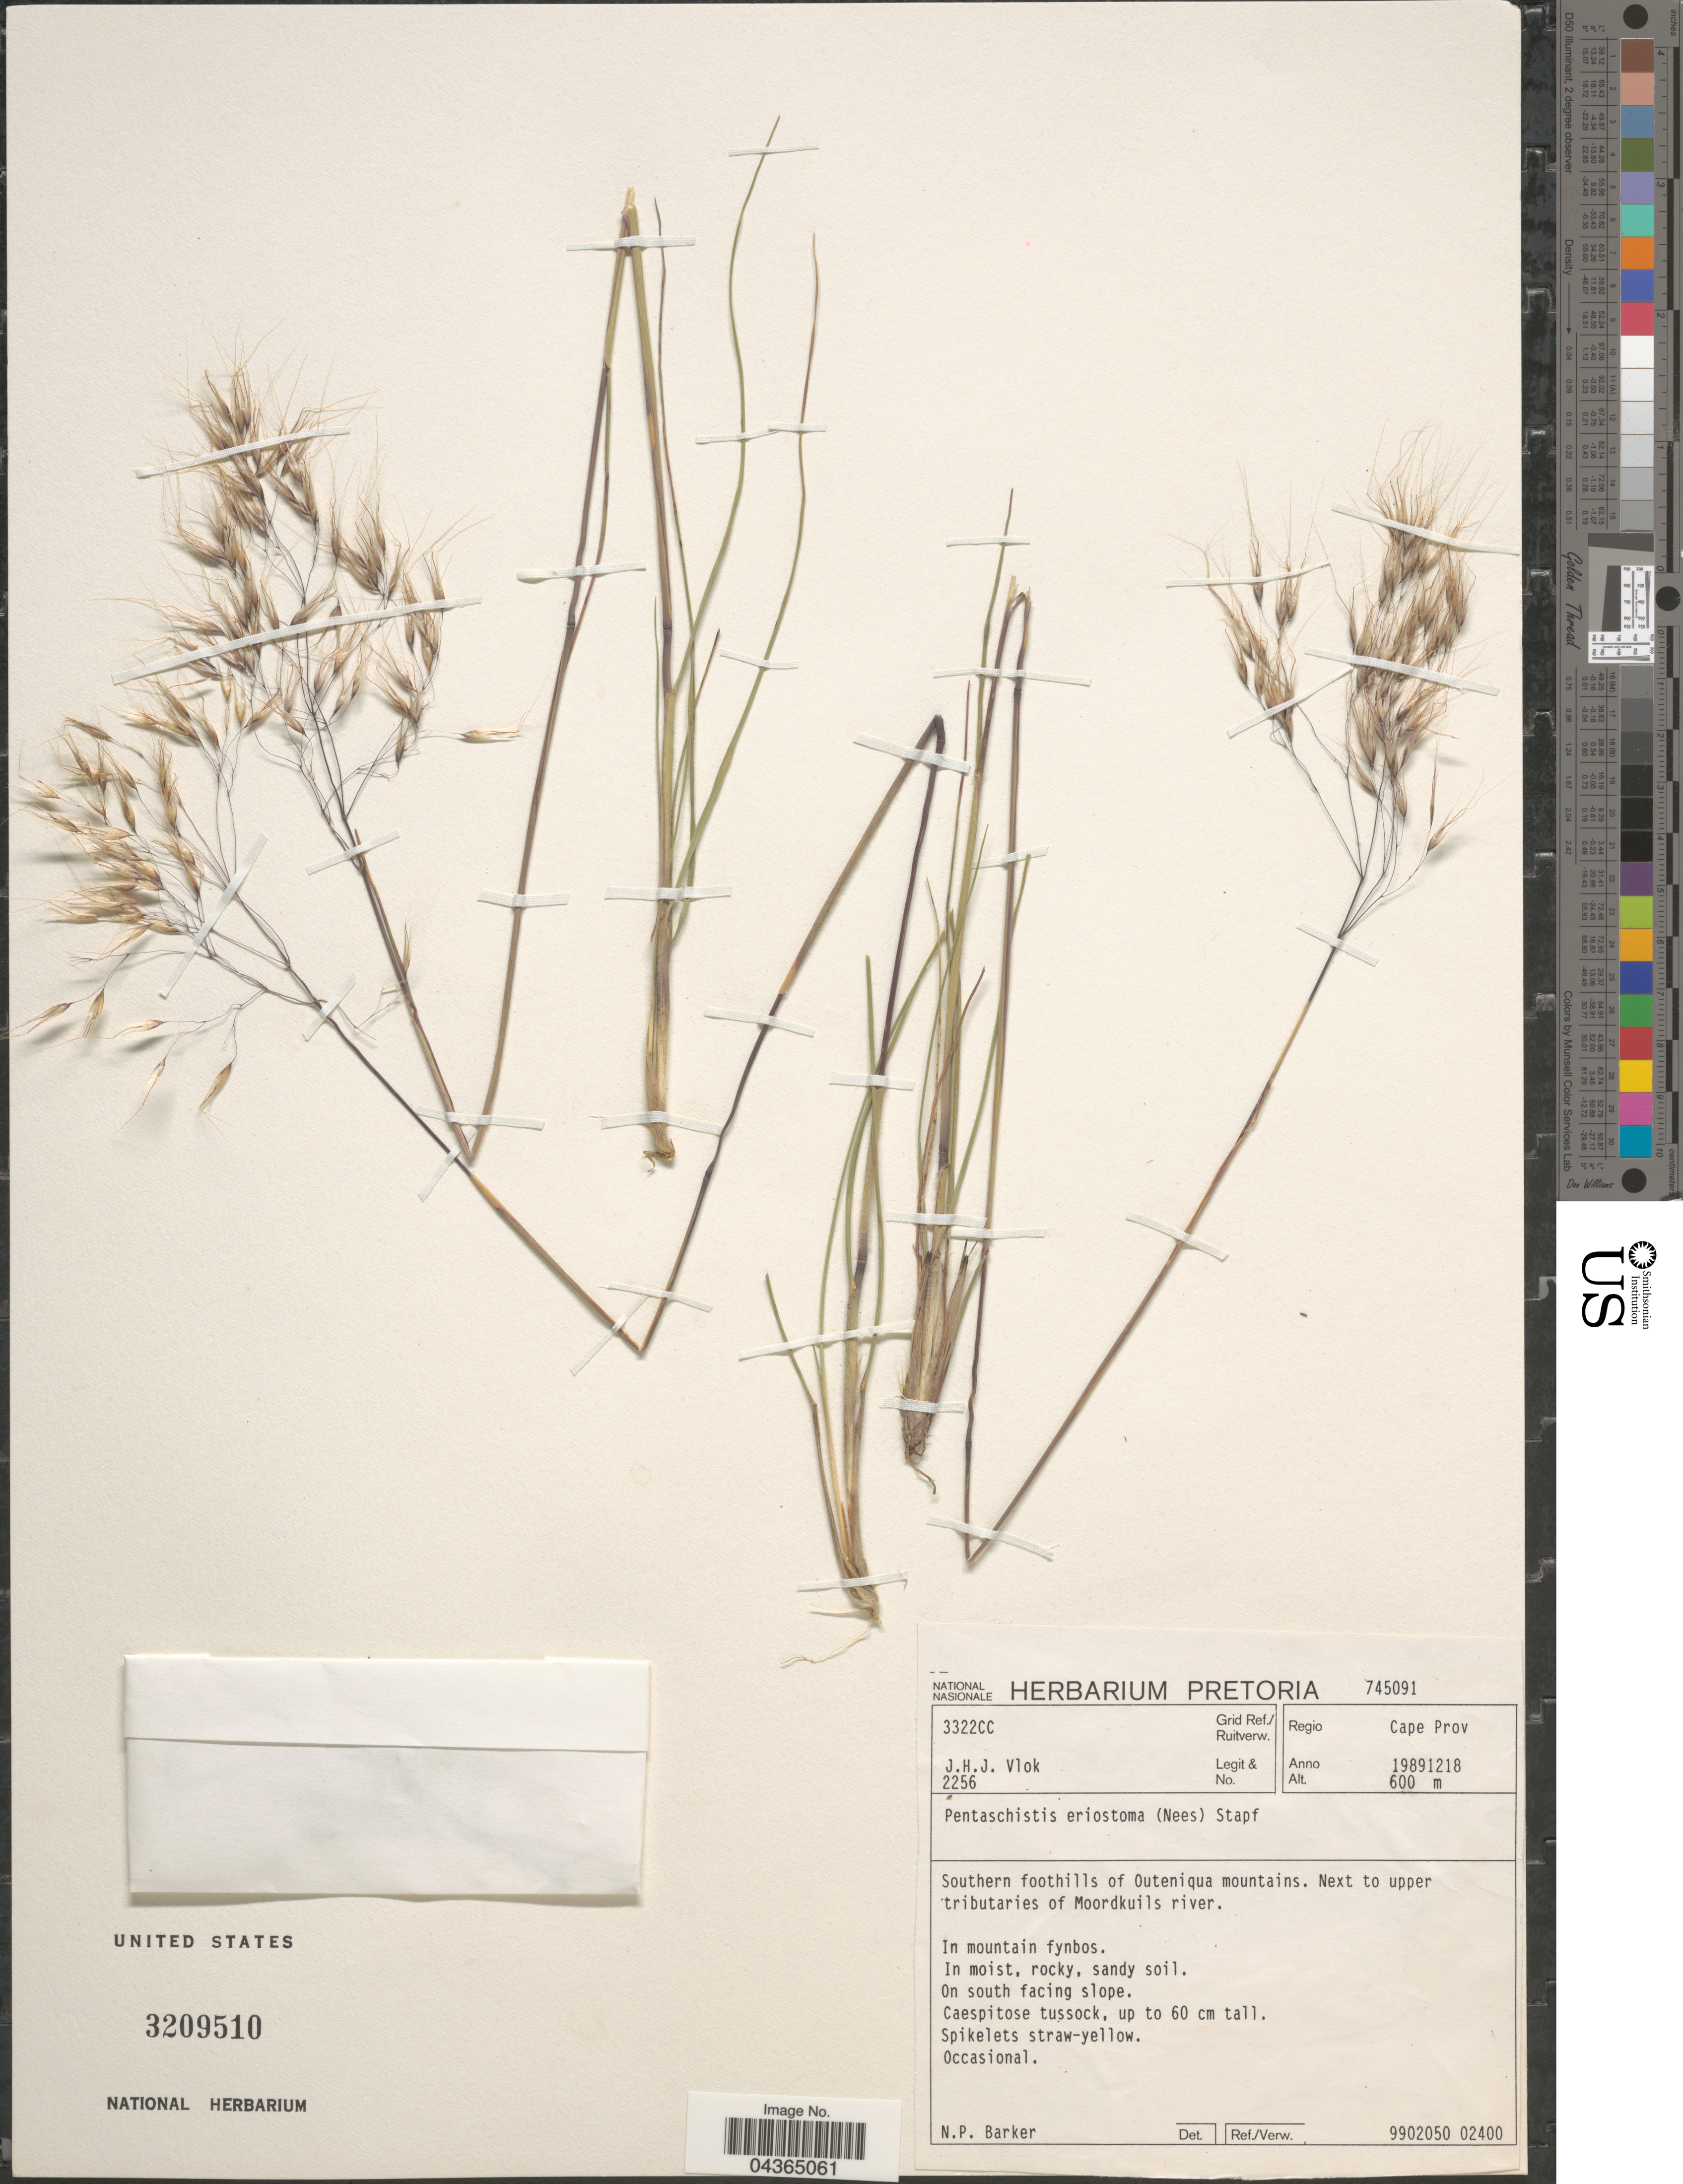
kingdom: Plantae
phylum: Tracheophyta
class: Liliopsida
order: Poales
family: Poaceae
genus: Pentameris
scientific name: Pentameris eriostoma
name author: (Nees) Steud.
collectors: J. H. J. Vlok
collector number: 2256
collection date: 1989-12-18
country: South Africa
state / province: Western Cape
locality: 3322CC Grid Ref./Ruitverw. Regio Cape Prov. Southern foothills of Outeniqua mountains. Next to upper tributaries of Moordkuils river. In mountain fynbos. In moist, rocky, sandy soil. On south facing slope.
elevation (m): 600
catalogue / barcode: US 3209510